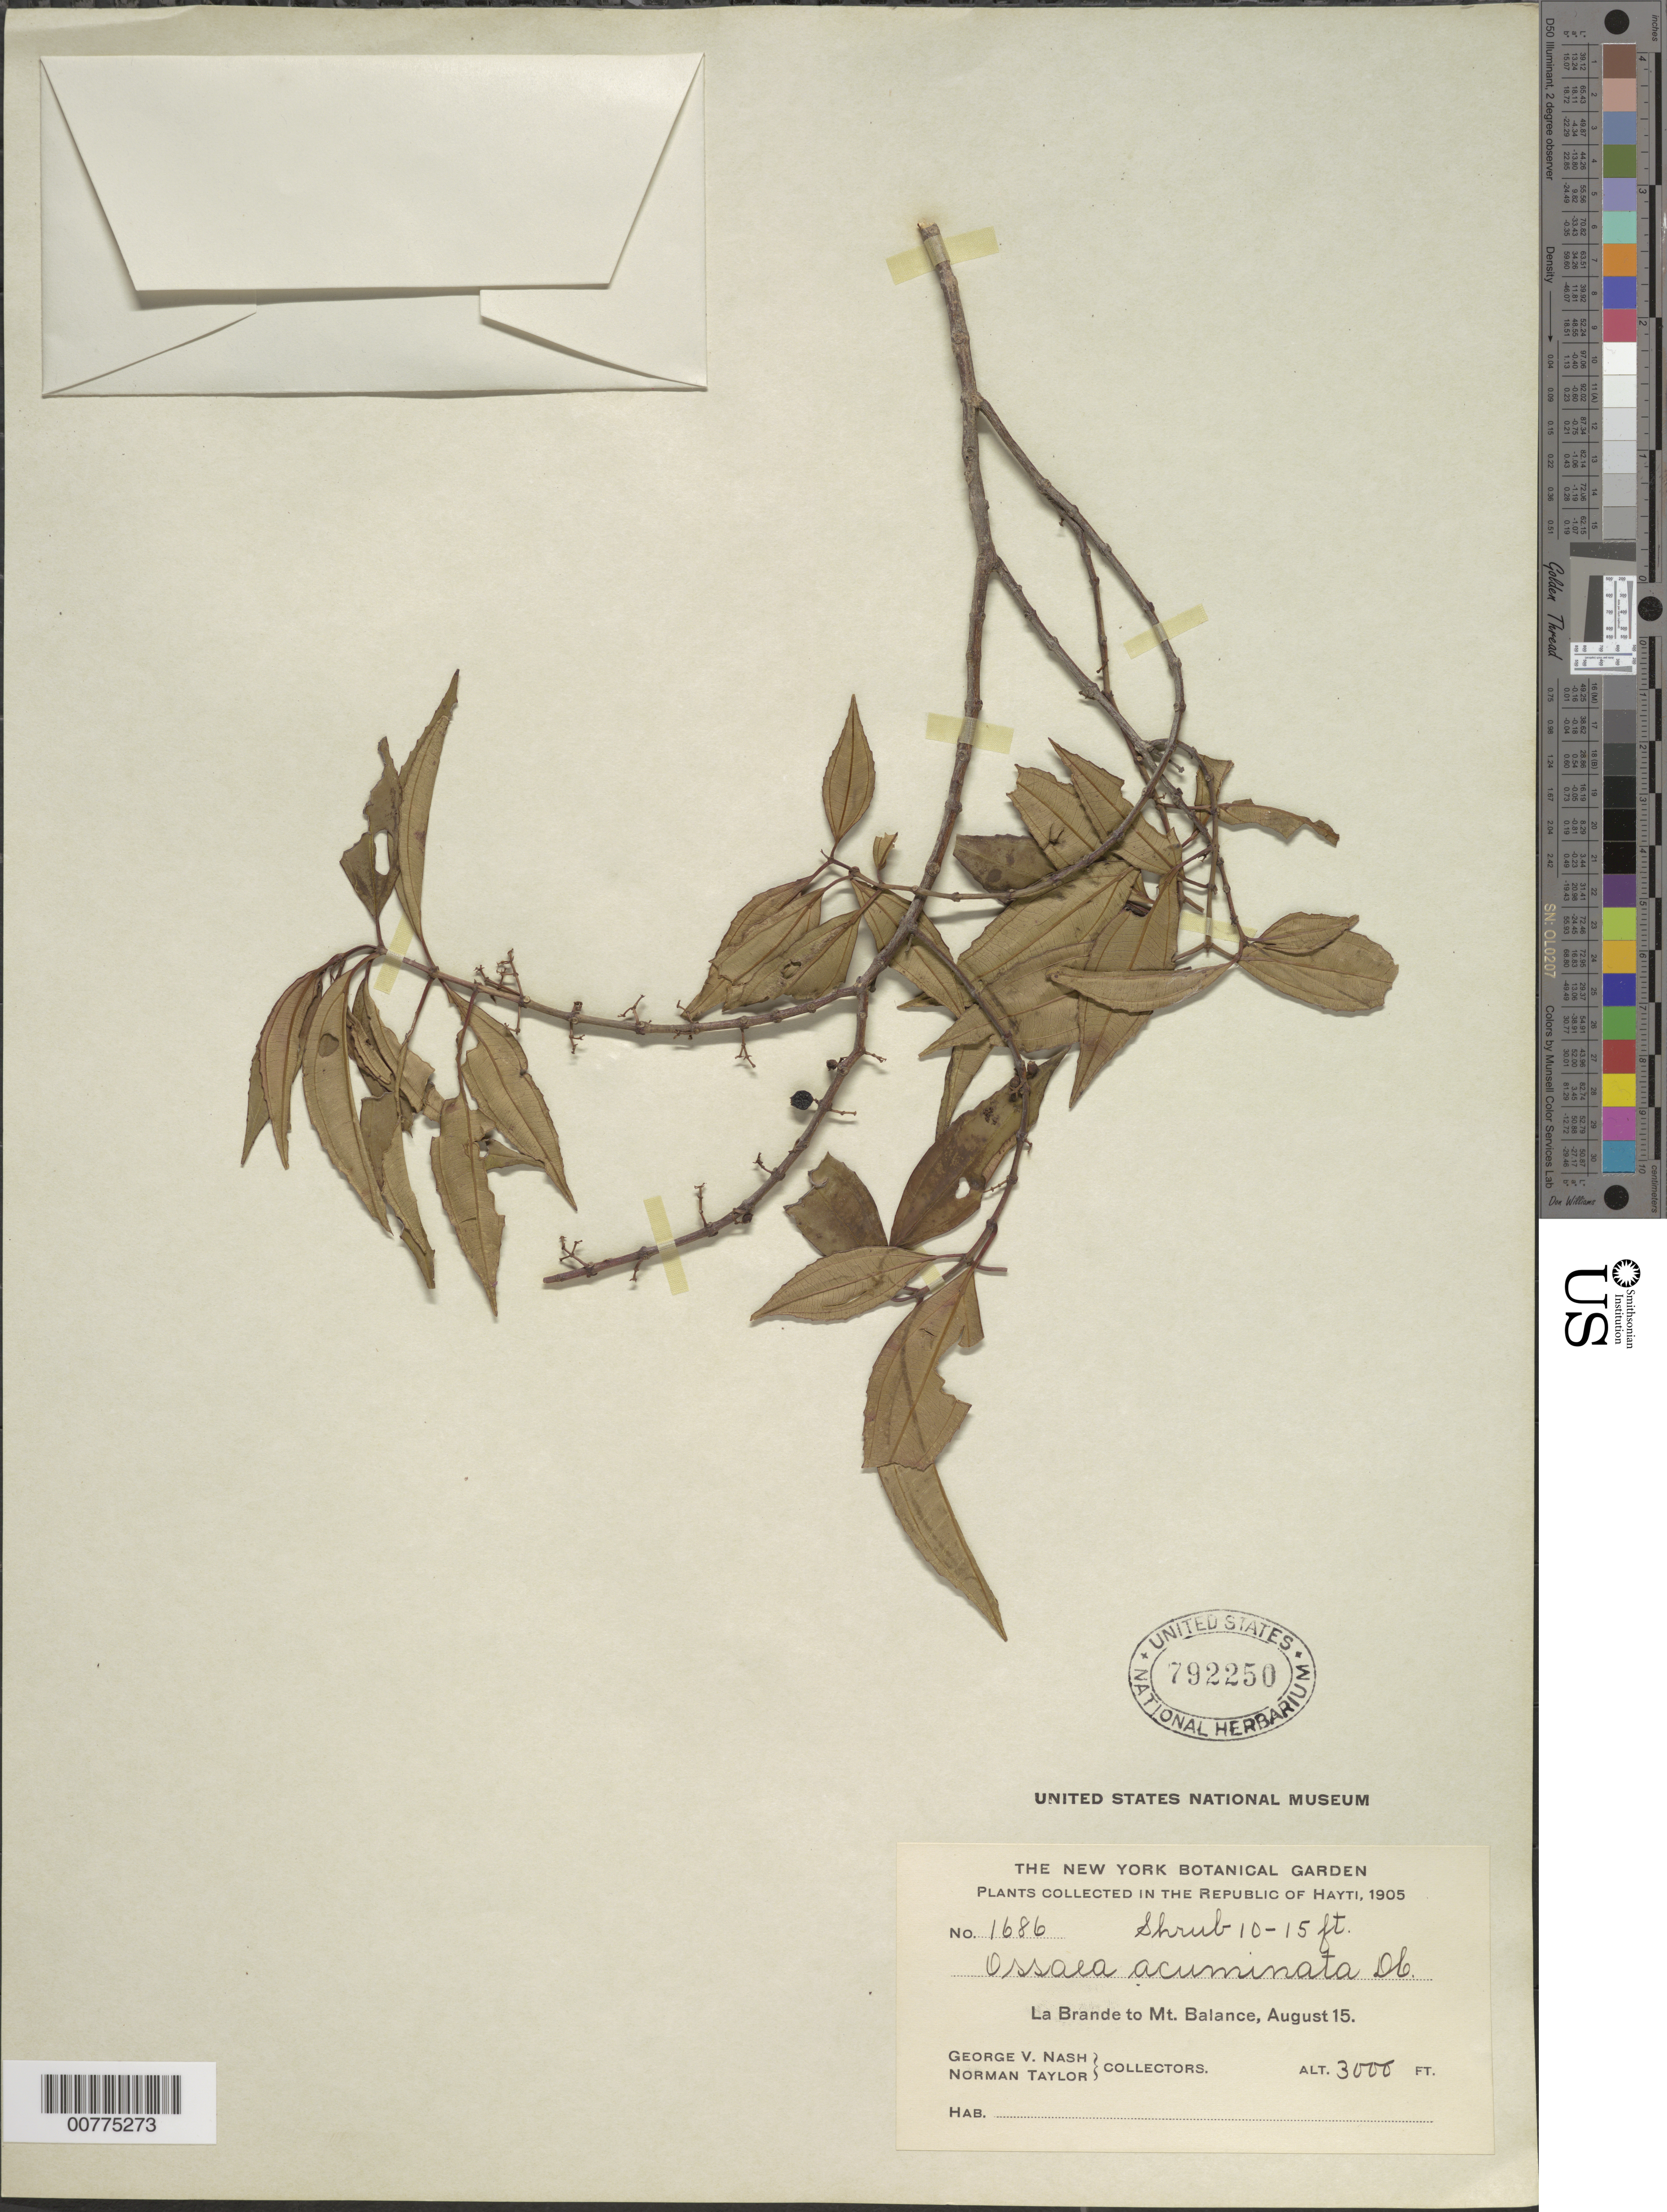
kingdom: Plantae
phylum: Tracheophyta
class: Magnoliopsida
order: Myrtales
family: Melastomataceae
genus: Mecranium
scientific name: Mecranium acuminatum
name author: (DC.) Skean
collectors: G. V. Nash & N. Taylor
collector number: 1686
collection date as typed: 15 Aug 1905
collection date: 1905-08-15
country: Haiti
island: Hispaniola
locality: La Brande to Mt. Balance.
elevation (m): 914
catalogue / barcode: US 792250